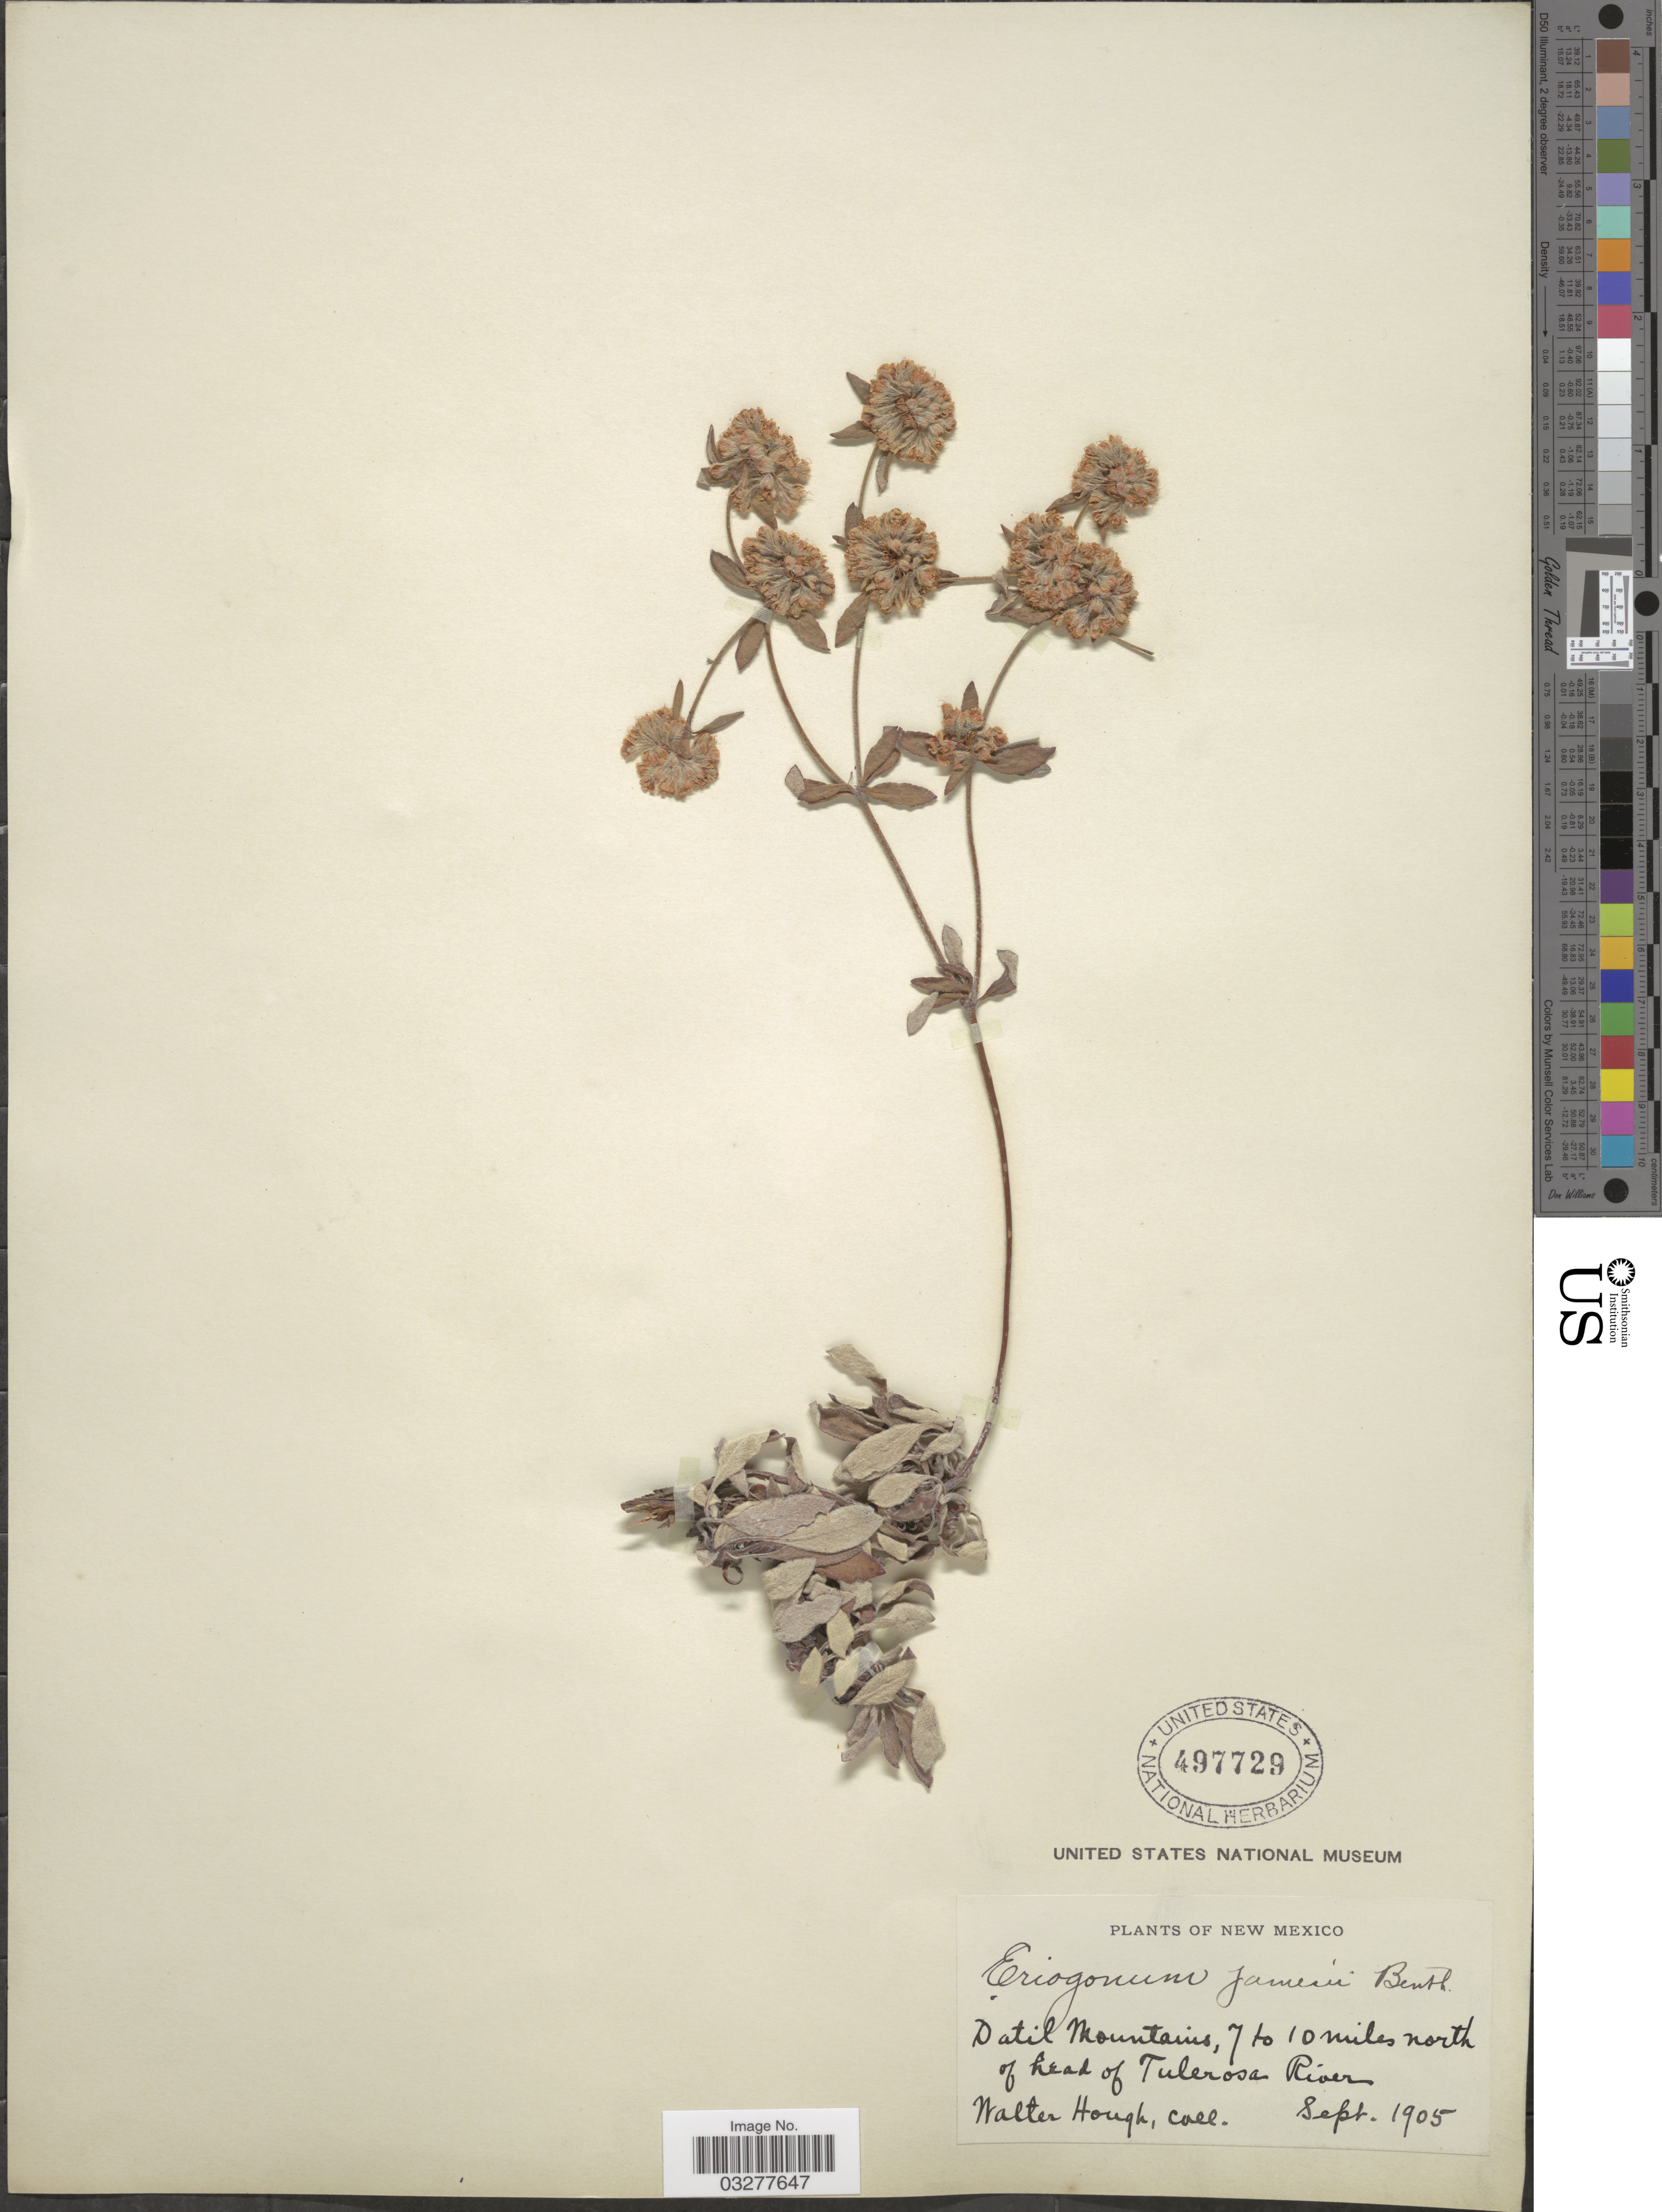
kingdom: Plantae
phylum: Tracheophyta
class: Magnoliopsida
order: Caryophyllales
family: Polygonaceae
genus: Eriogonum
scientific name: Eriogonum jamesii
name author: Benth.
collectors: W. Hough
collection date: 1905-09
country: United States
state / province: New Mexico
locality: Datil Mountains, 7 to 10 miles north of head of Tulerosa River.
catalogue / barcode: US 497729